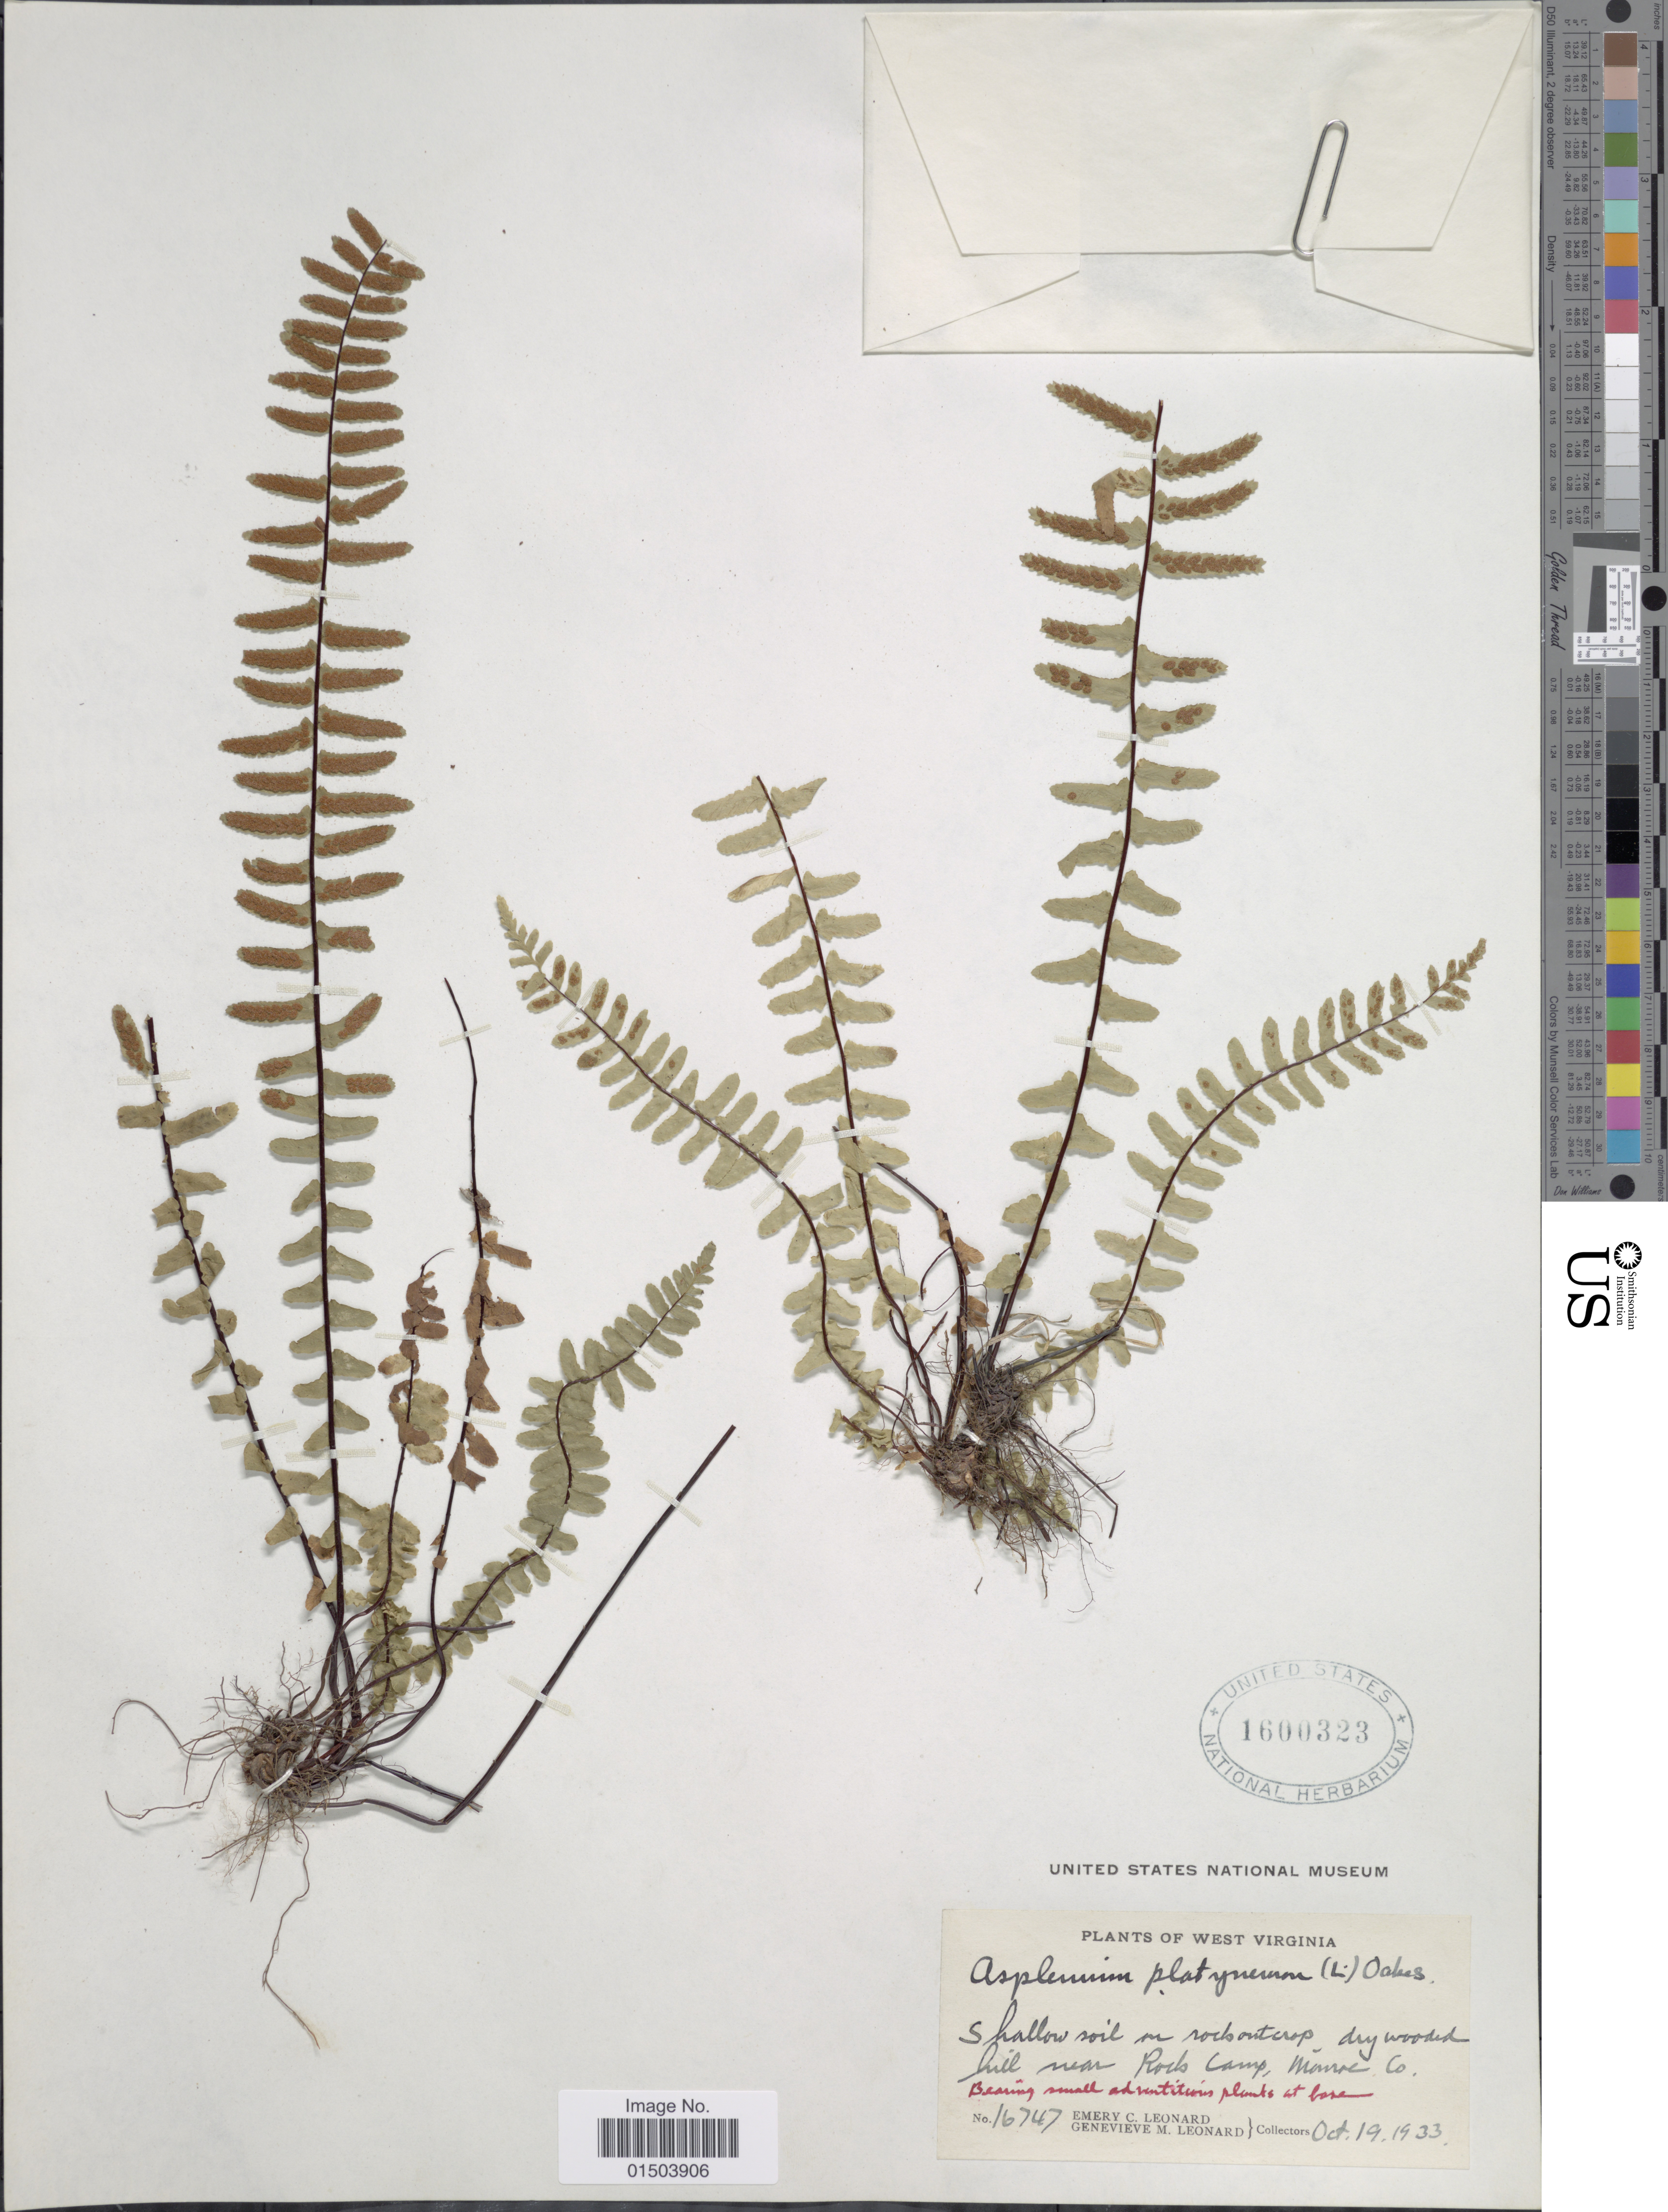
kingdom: Plantae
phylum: Tracheophyta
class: Polypodiopsida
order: Polypodiales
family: Aspleniaceae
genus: Asplenium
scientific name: Asplenium platyneuron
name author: (L.) Britton, Stearns & Poggenb.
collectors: E. C. Leonard & G. M. Leonard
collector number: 16747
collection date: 1933-10-19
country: United States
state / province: West Virginia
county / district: Monroe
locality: Shallow soil on rock outcrop, dry wooded hill near Rock Camp, Monroe Co.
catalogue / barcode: US 1600323